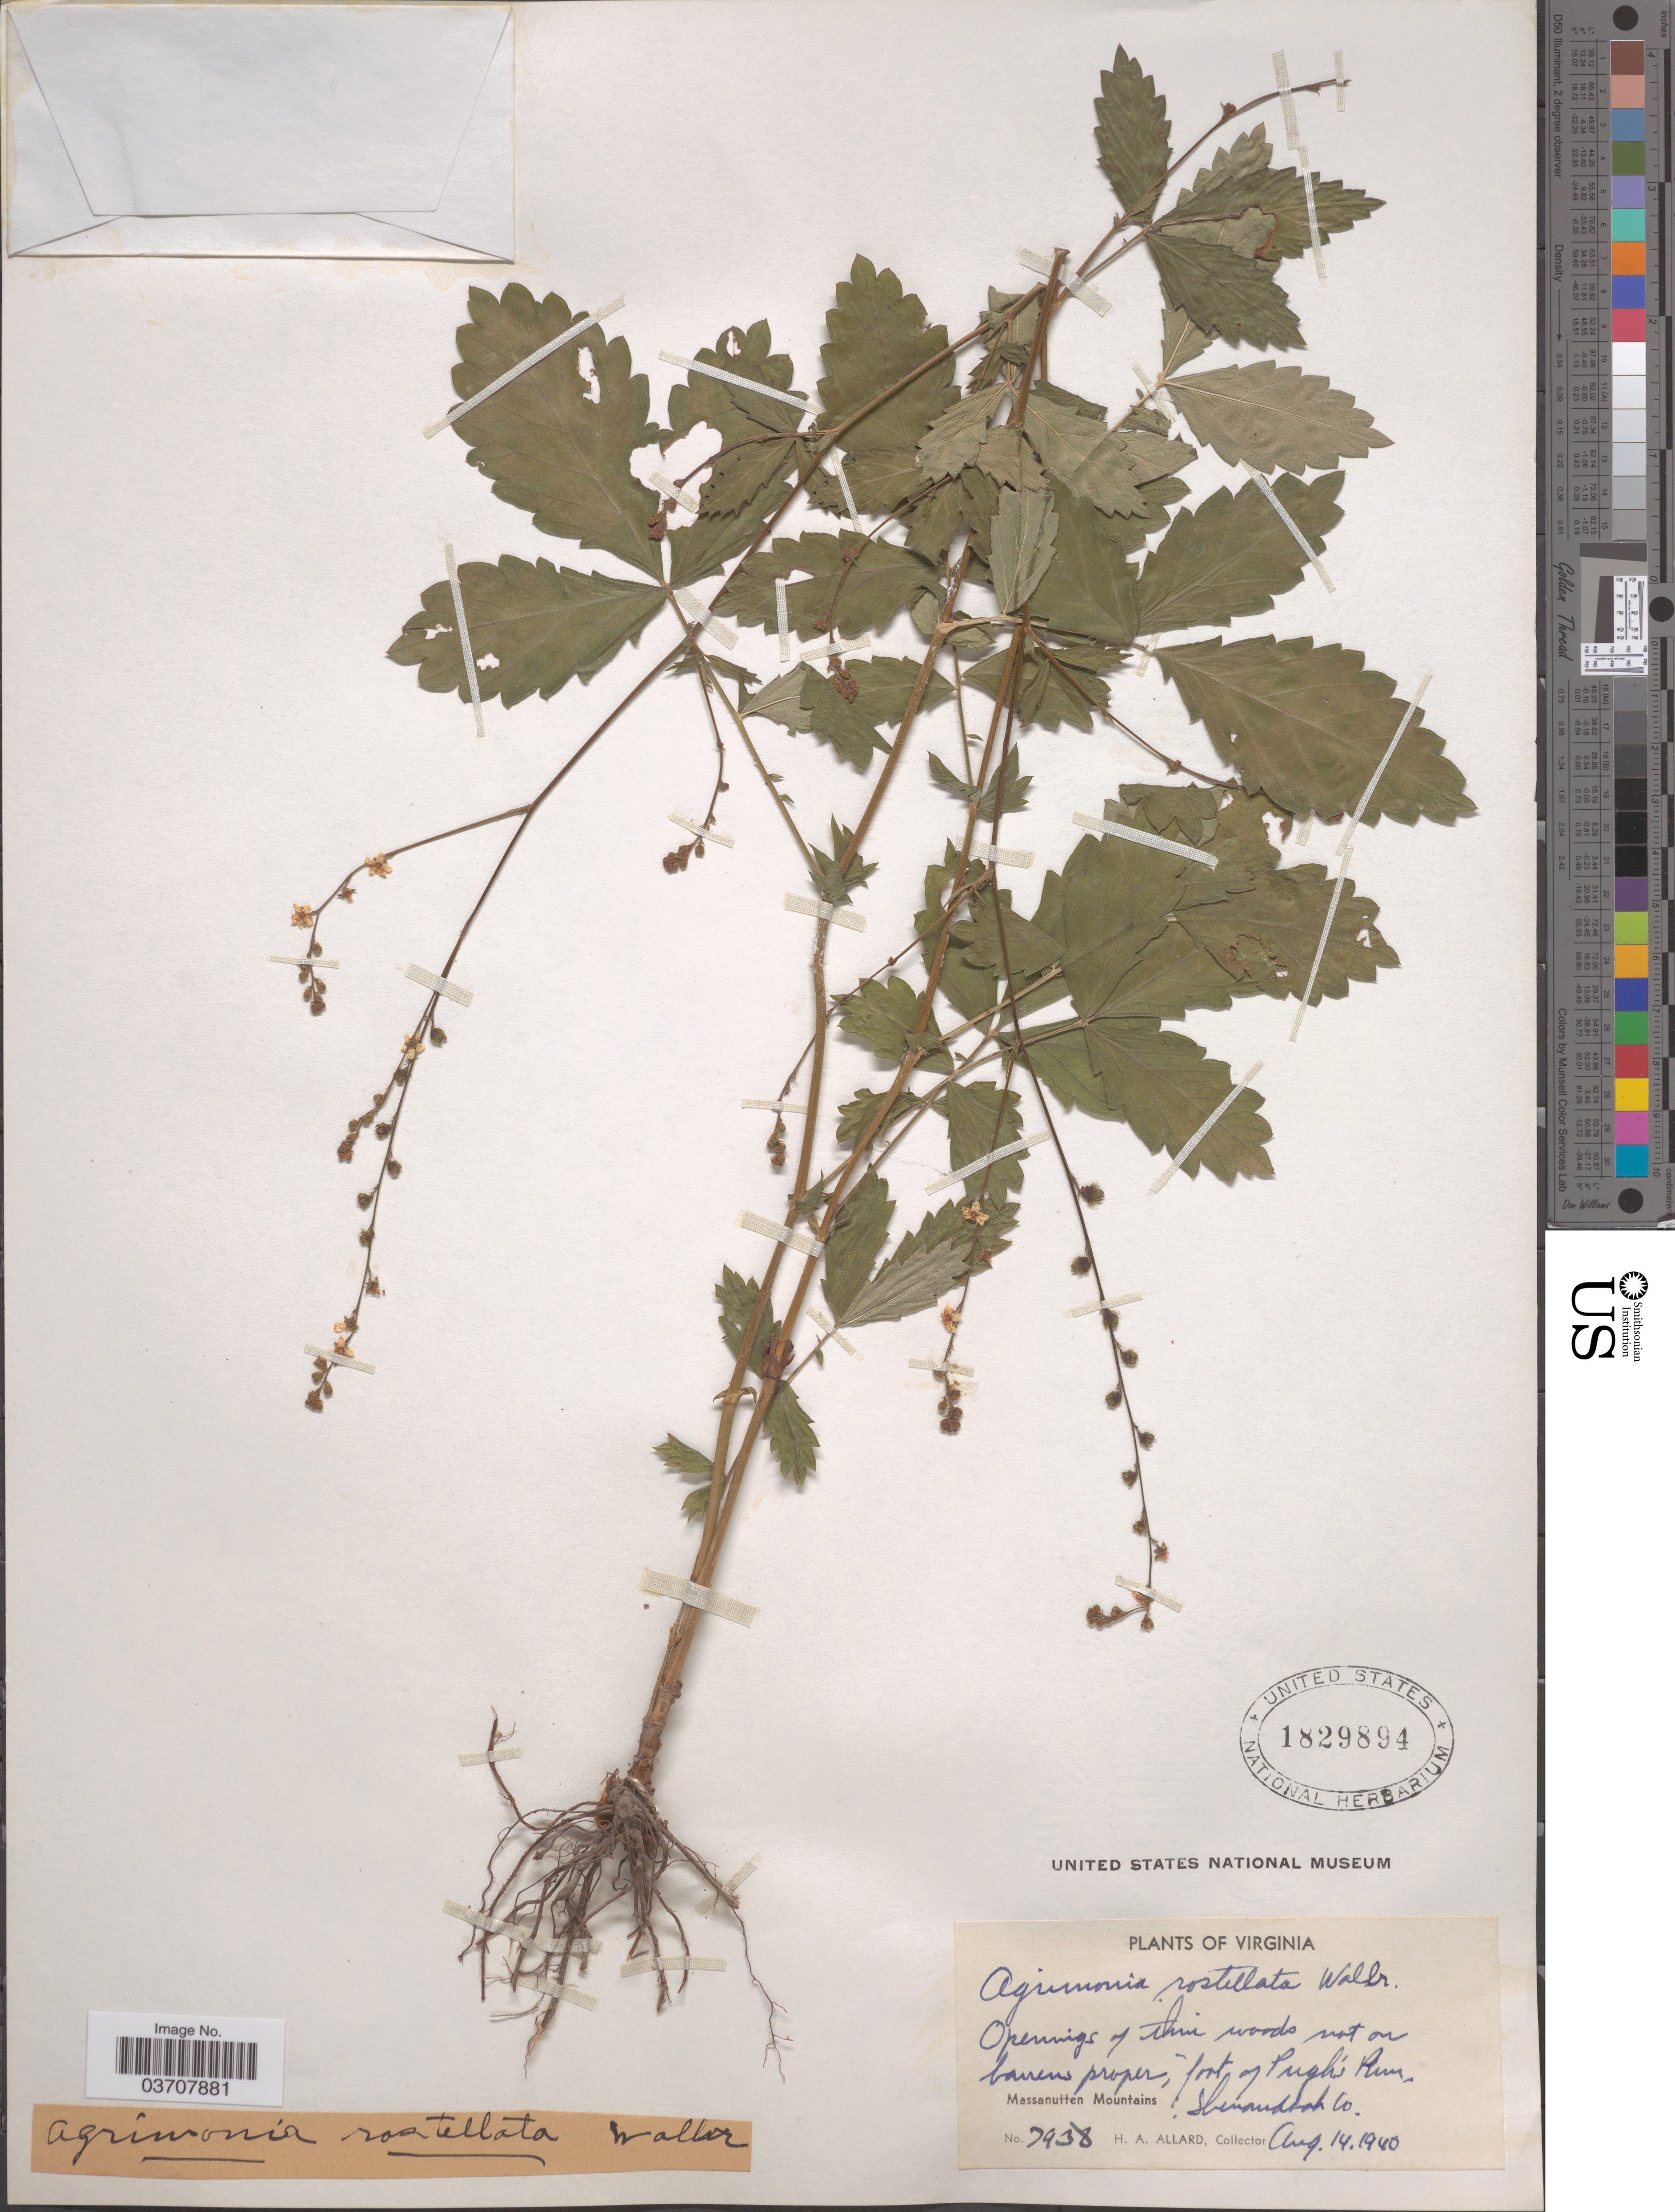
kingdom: Plantae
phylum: Tracheophyta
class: Magnoliopsida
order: Rosales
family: Rosaceae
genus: Agrimonia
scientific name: Agrimonia rostellata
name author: Wallr.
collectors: H. A. Allard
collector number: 7938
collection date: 1940-08-14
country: United States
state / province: Virginia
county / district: Shenandoah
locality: Foot of Pugh's Run, Massanutten Mountains: Shenandoah Co.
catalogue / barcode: US 1829894